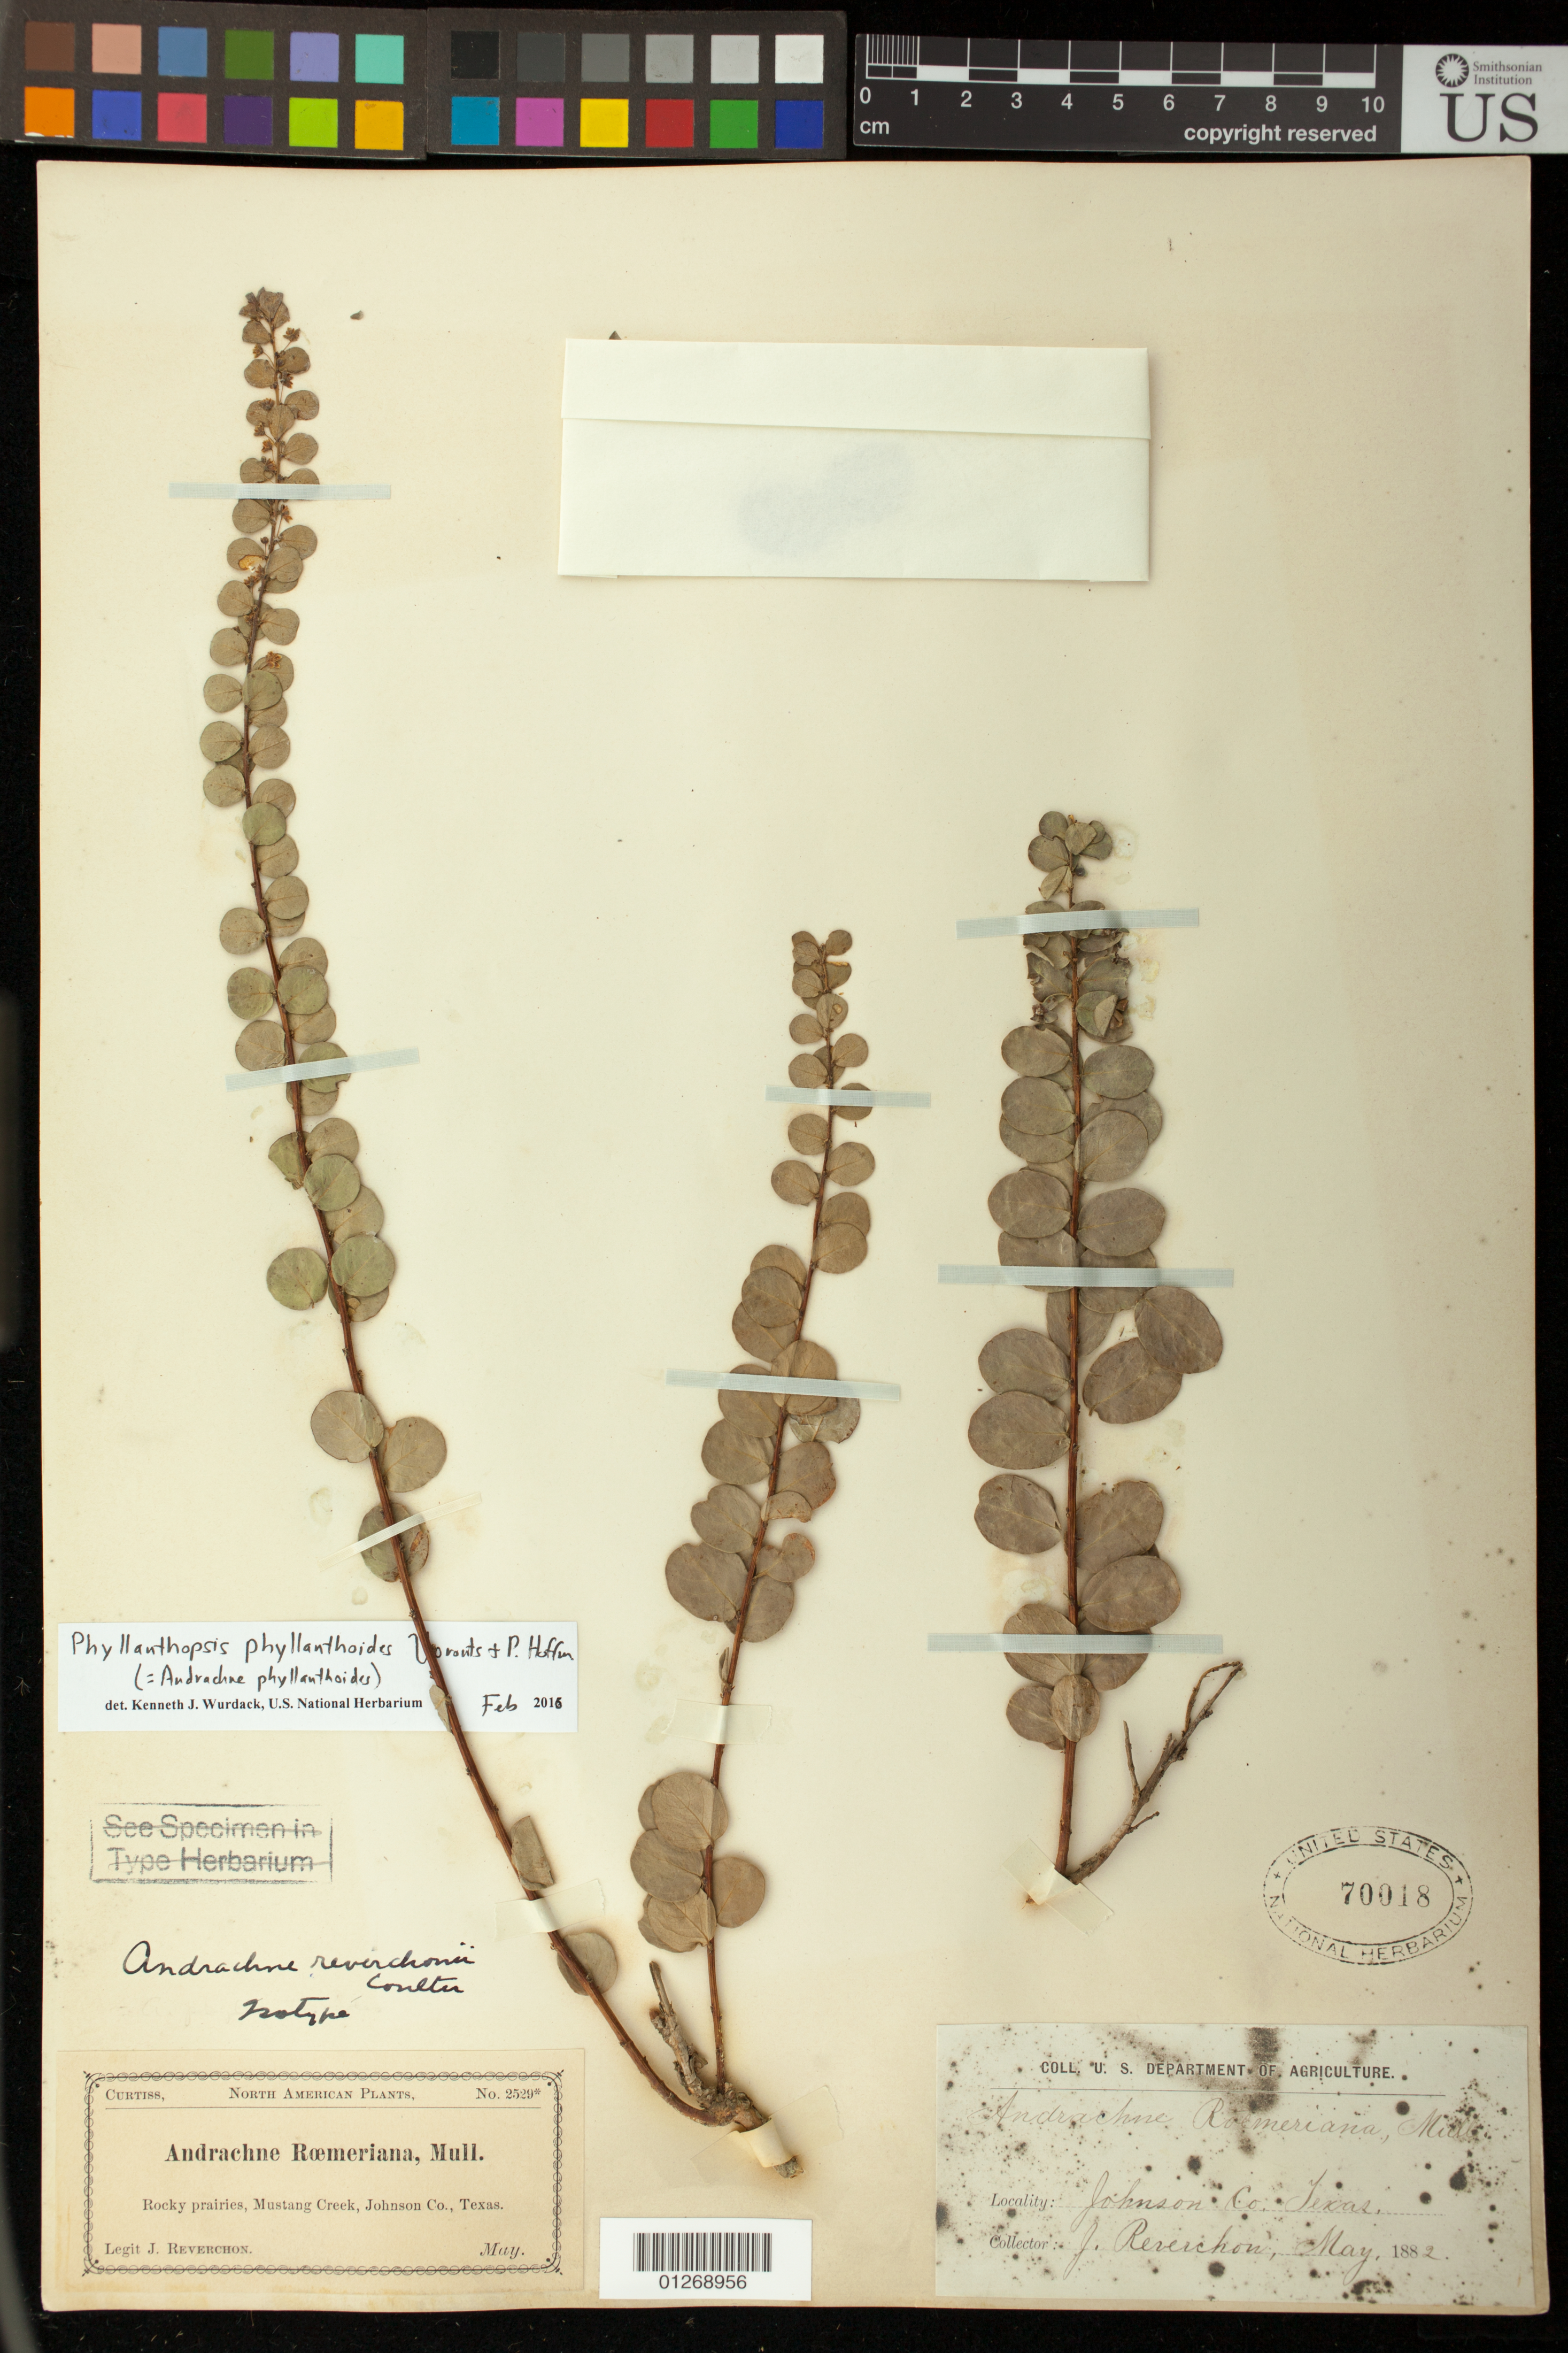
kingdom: Plantae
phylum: Tracheophyta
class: Magnoliopsida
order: Malpighiales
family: Phyllanthaceae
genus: Andrachne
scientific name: Andrachne reverchonii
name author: J.M. Coult.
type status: Type Collection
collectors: J. Reverchon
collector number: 2529 *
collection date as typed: May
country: United States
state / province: Texas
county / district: Johnson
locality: Rocky prairies, Mustang Creek, Johnson Co.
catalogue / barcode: US 70018